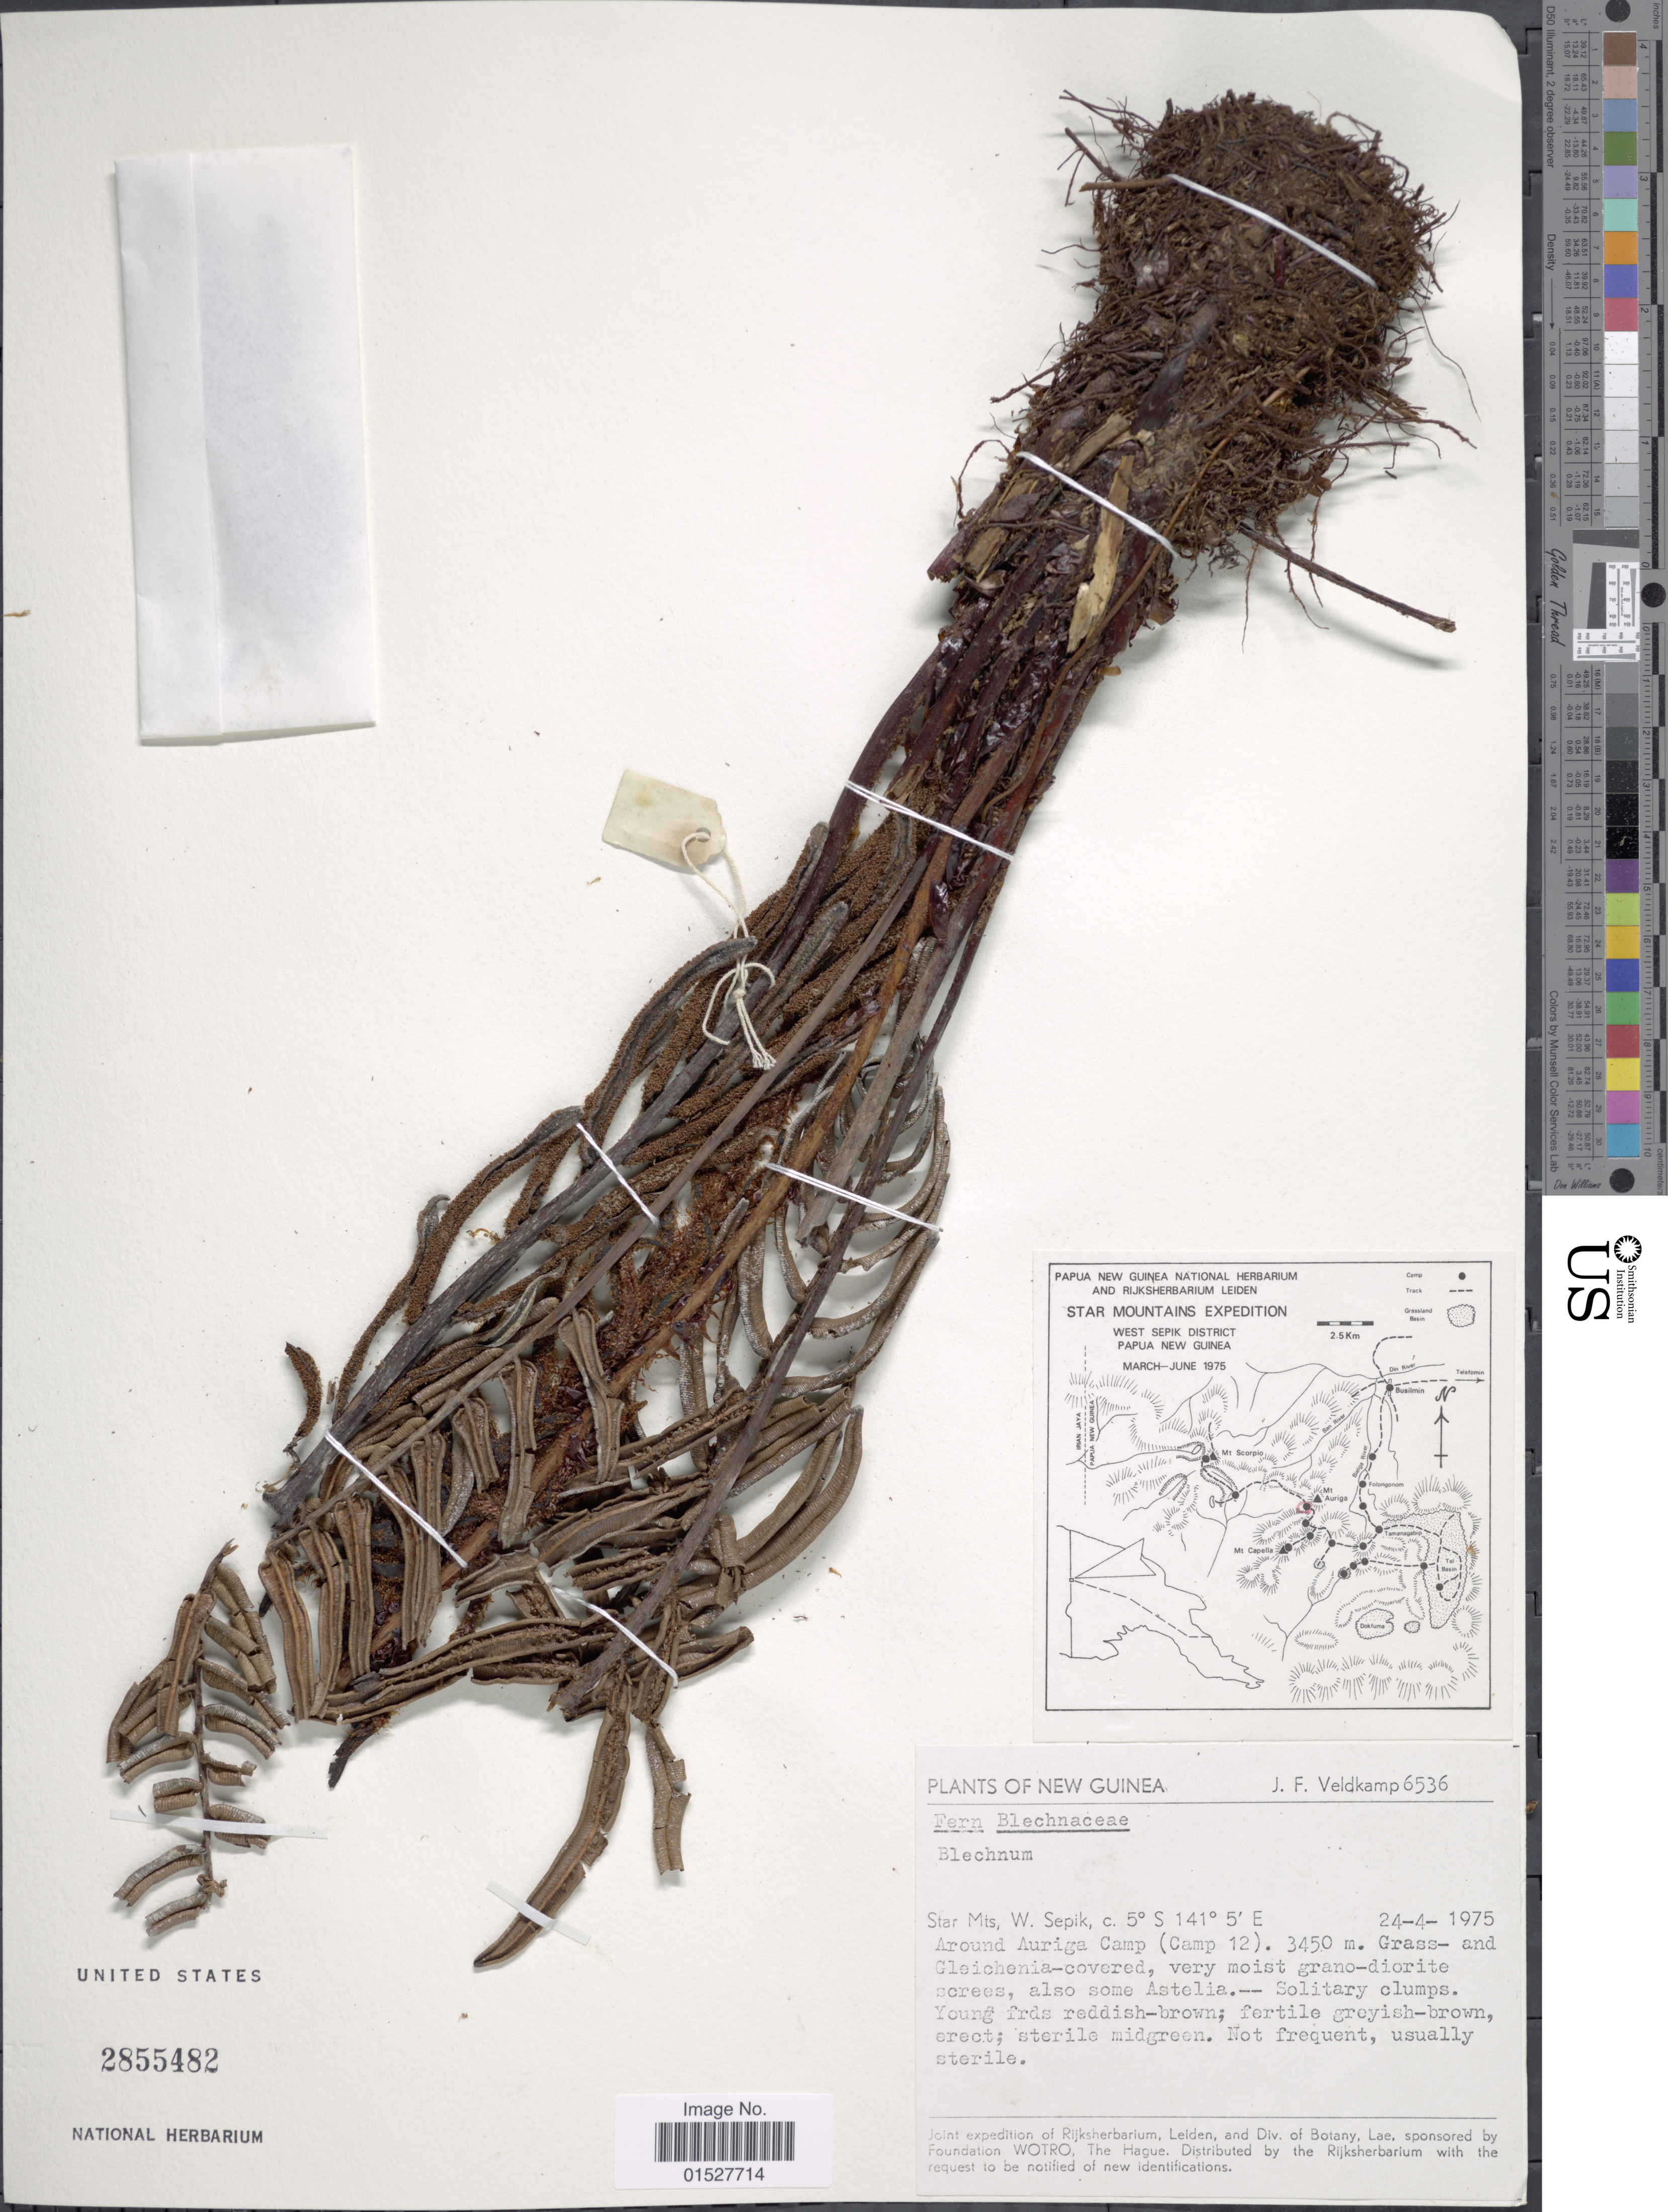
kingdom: Plantae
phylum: Tracheophyta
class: Polypodiopsida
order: Polypodiales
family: Blechnaceae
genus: Blechnum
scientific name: Blechnum sp.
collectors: J. F. Veldkamp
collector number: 6536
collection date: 1975-04-24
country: Papua New Guinea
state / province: Sandaun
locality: Star Mountains. West Sepik District.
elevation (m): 3450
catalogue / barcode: US 2855482